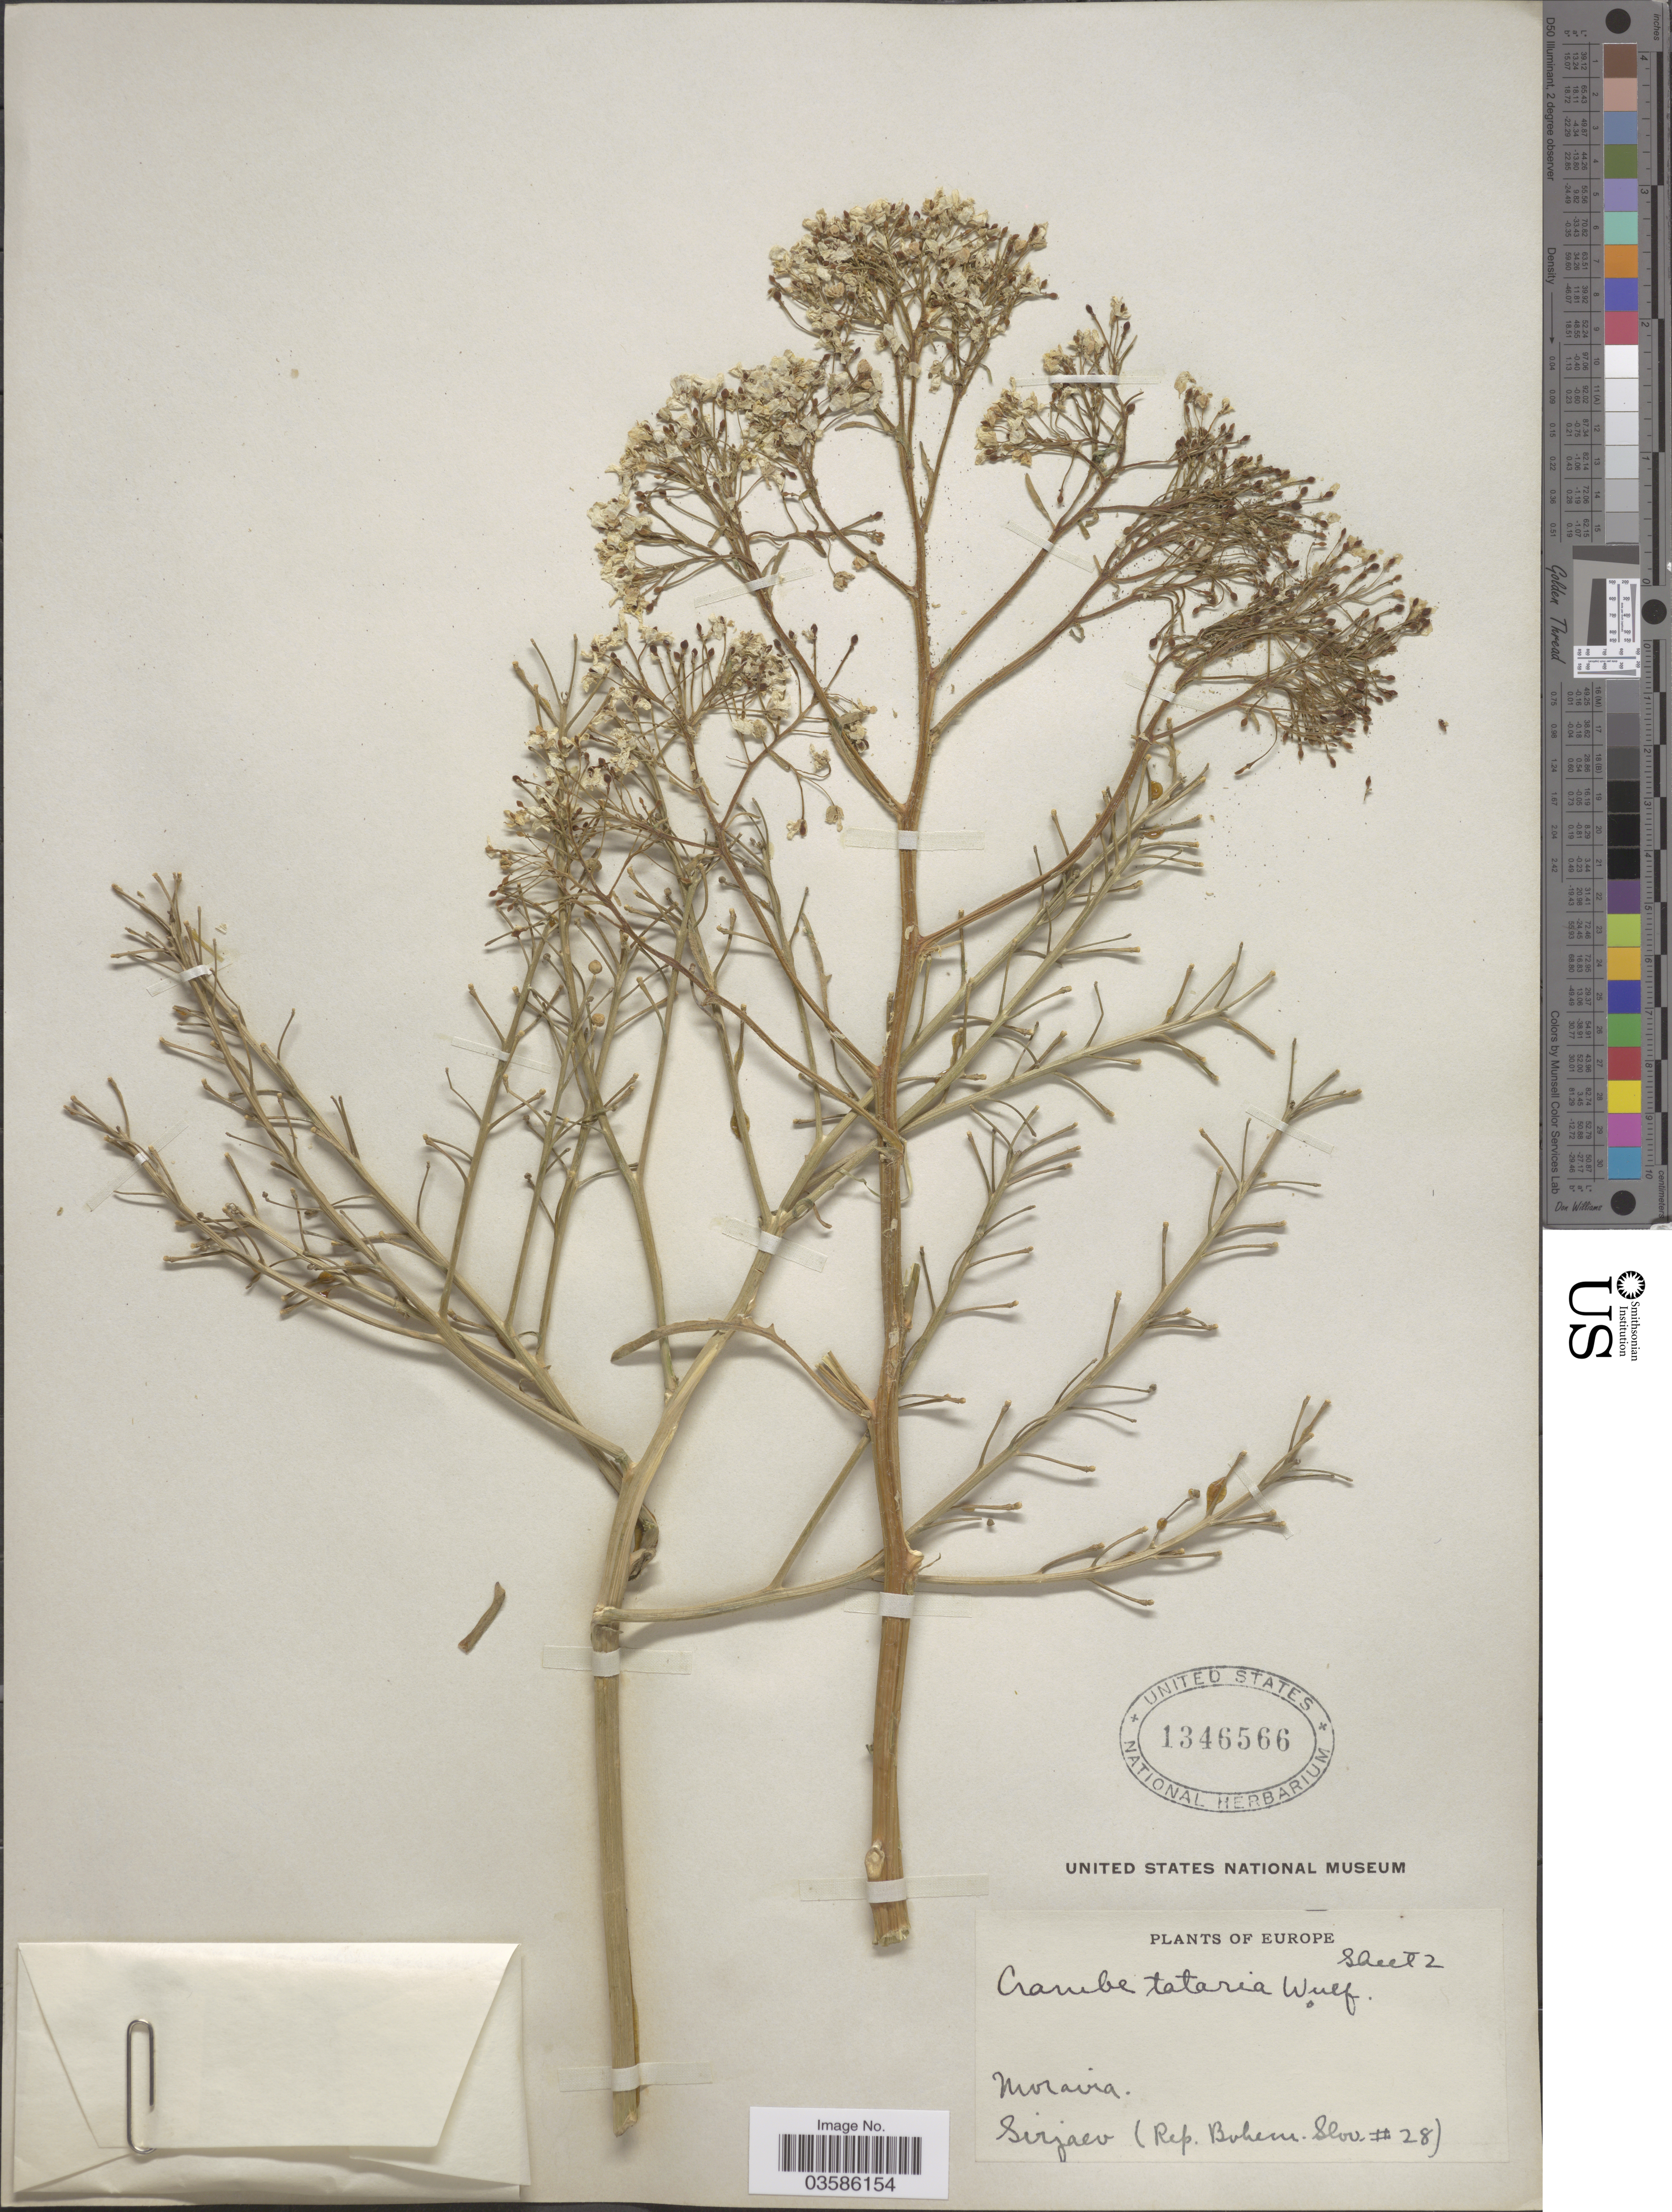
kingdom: Plantae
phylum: Tracheophyta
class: Magnoliopsida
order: Brassicales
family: Brassicaceae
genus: Crambe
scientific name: Crambe tataria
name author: Sebeók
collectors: Sirjaev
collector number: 28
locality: Europe. Moravia. Rep. Bohem. Slov.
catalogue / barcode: US 1346566